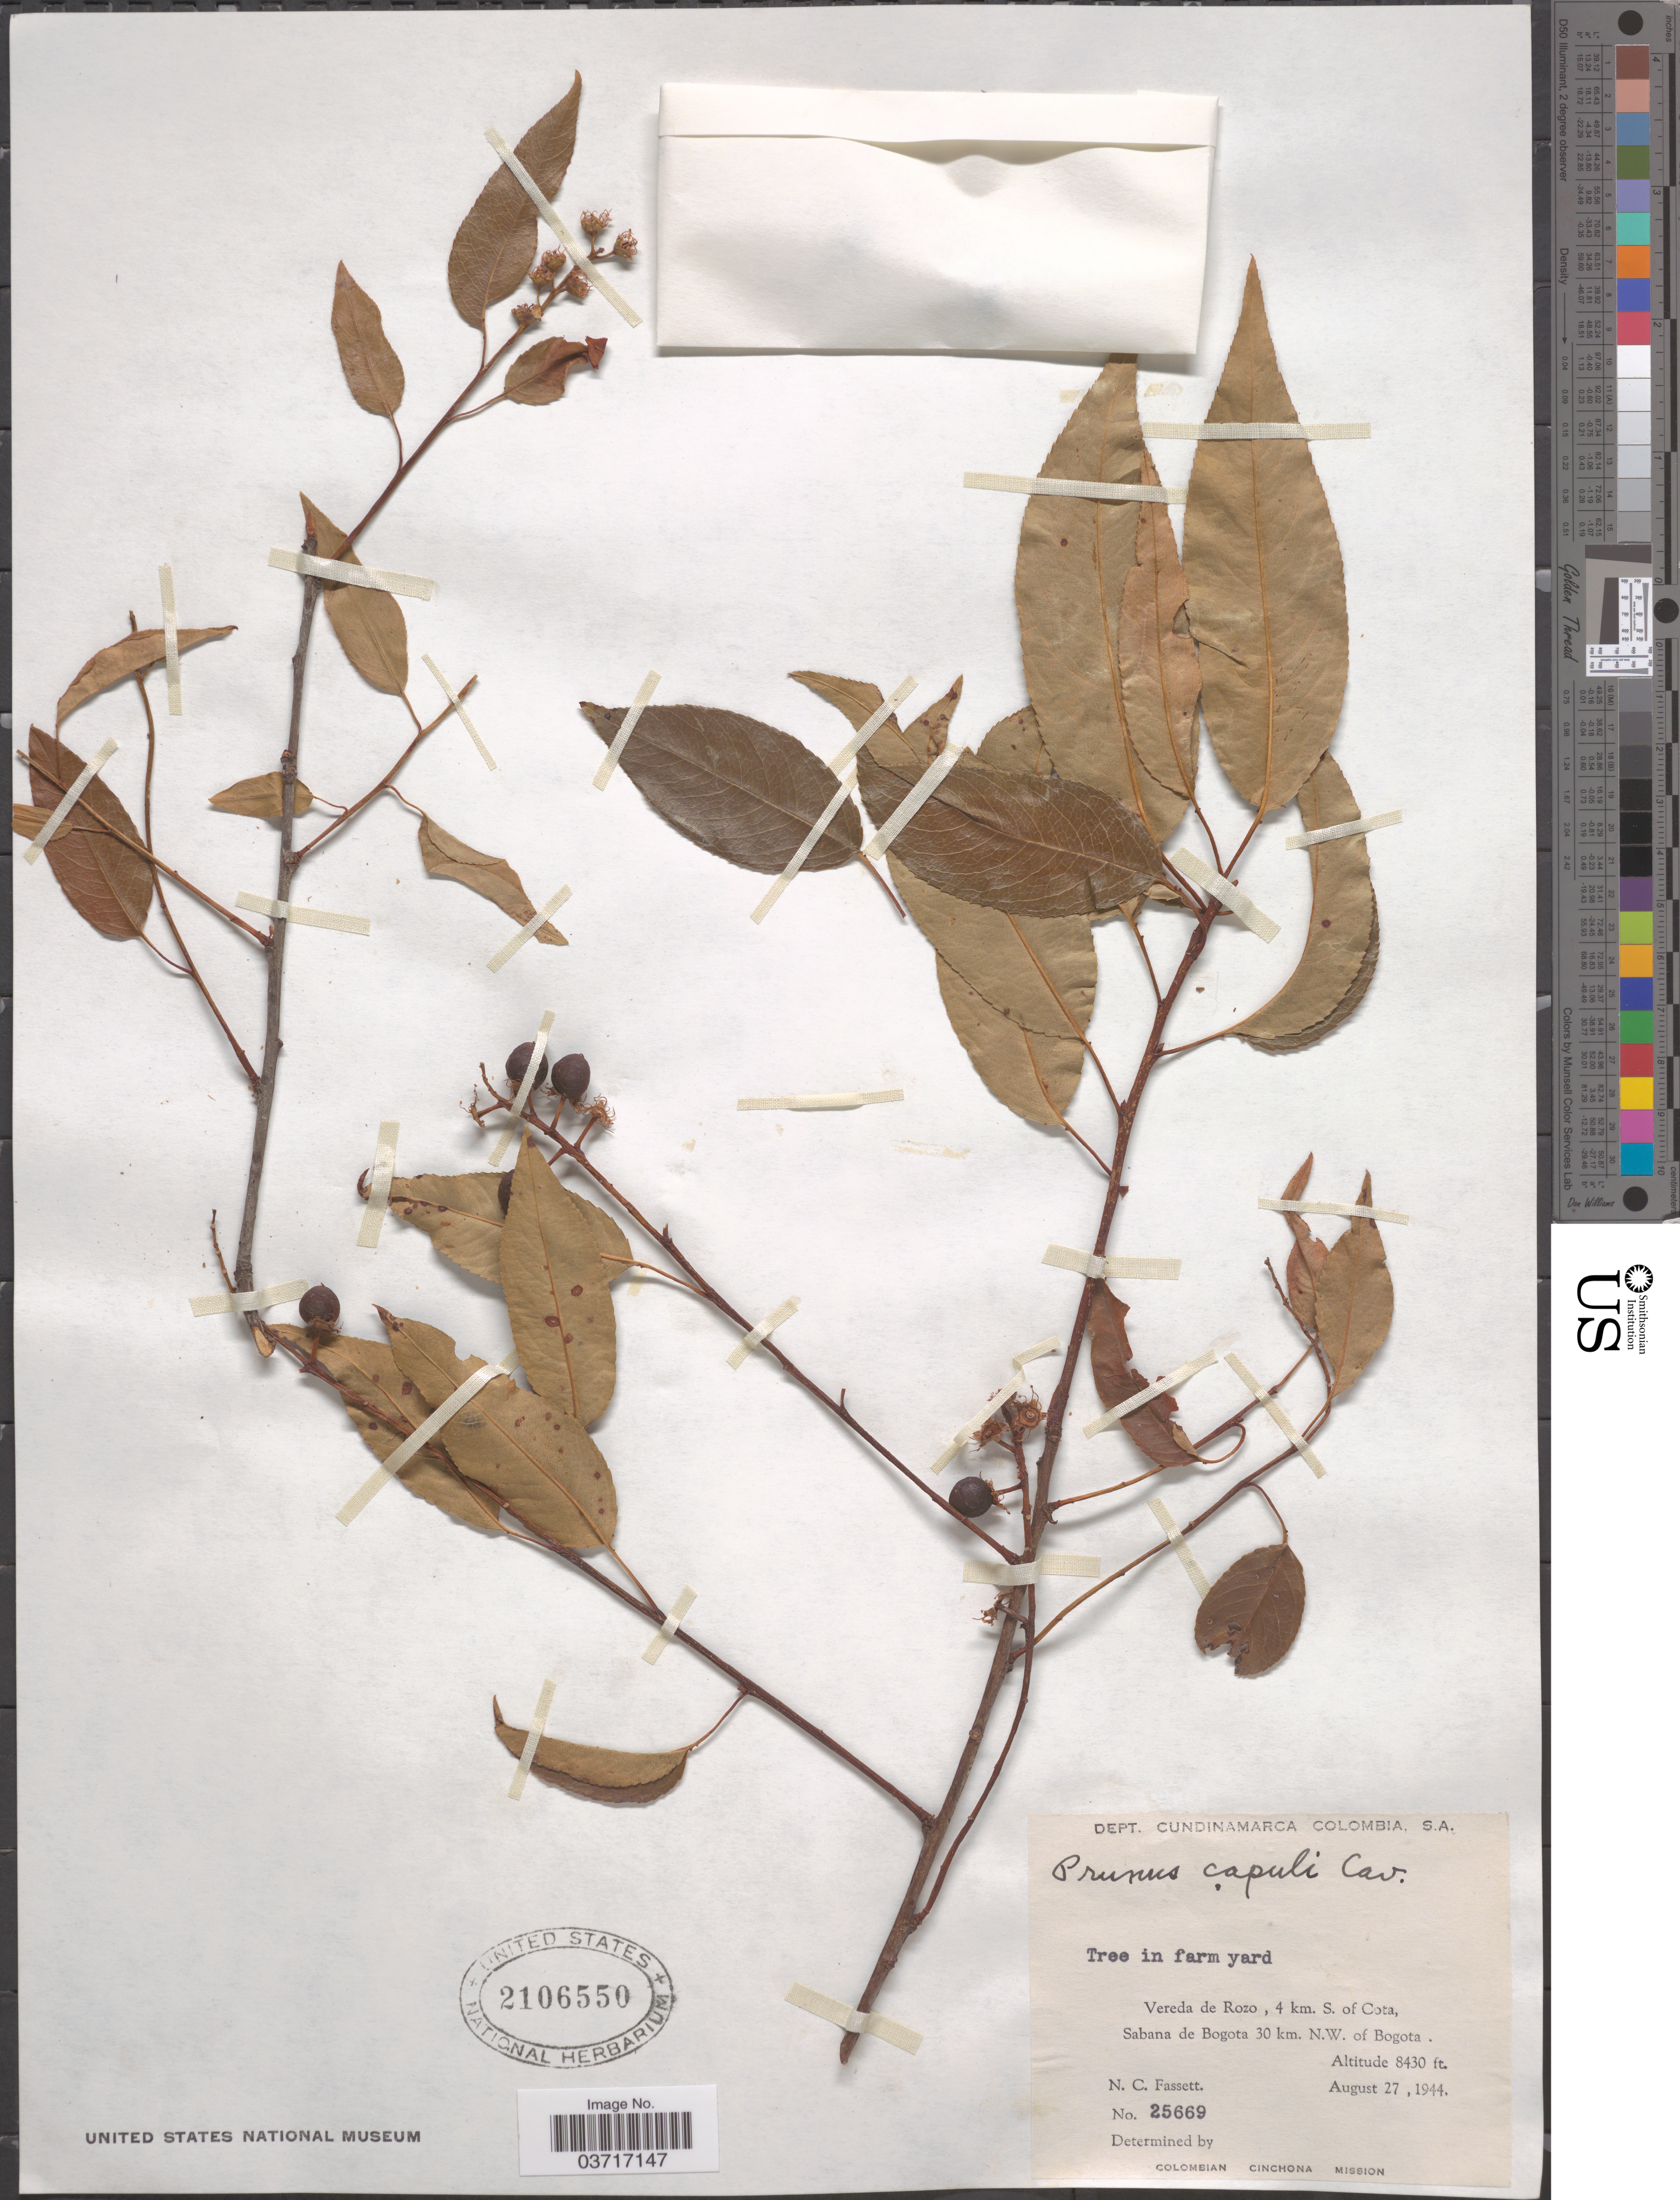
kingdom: Plantae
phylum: Tracheophyta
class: Magnoliopsida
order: Rosales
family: Rosaceae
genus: Prunus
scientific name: Prunus serotina subsp. capuli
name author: (Cav. ex Spreng.) McVaugh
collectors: N. C. Fassett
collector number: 25669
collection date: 1944-08-27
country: Colombia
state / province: Cundinamarca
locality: Dept. Cundinamarca. Vereda de Rozo, 4 km. S. of Cota, Sabana de Bogota 30 km. N.W. of Bogota.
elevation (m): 2569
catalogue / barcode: US 2106550